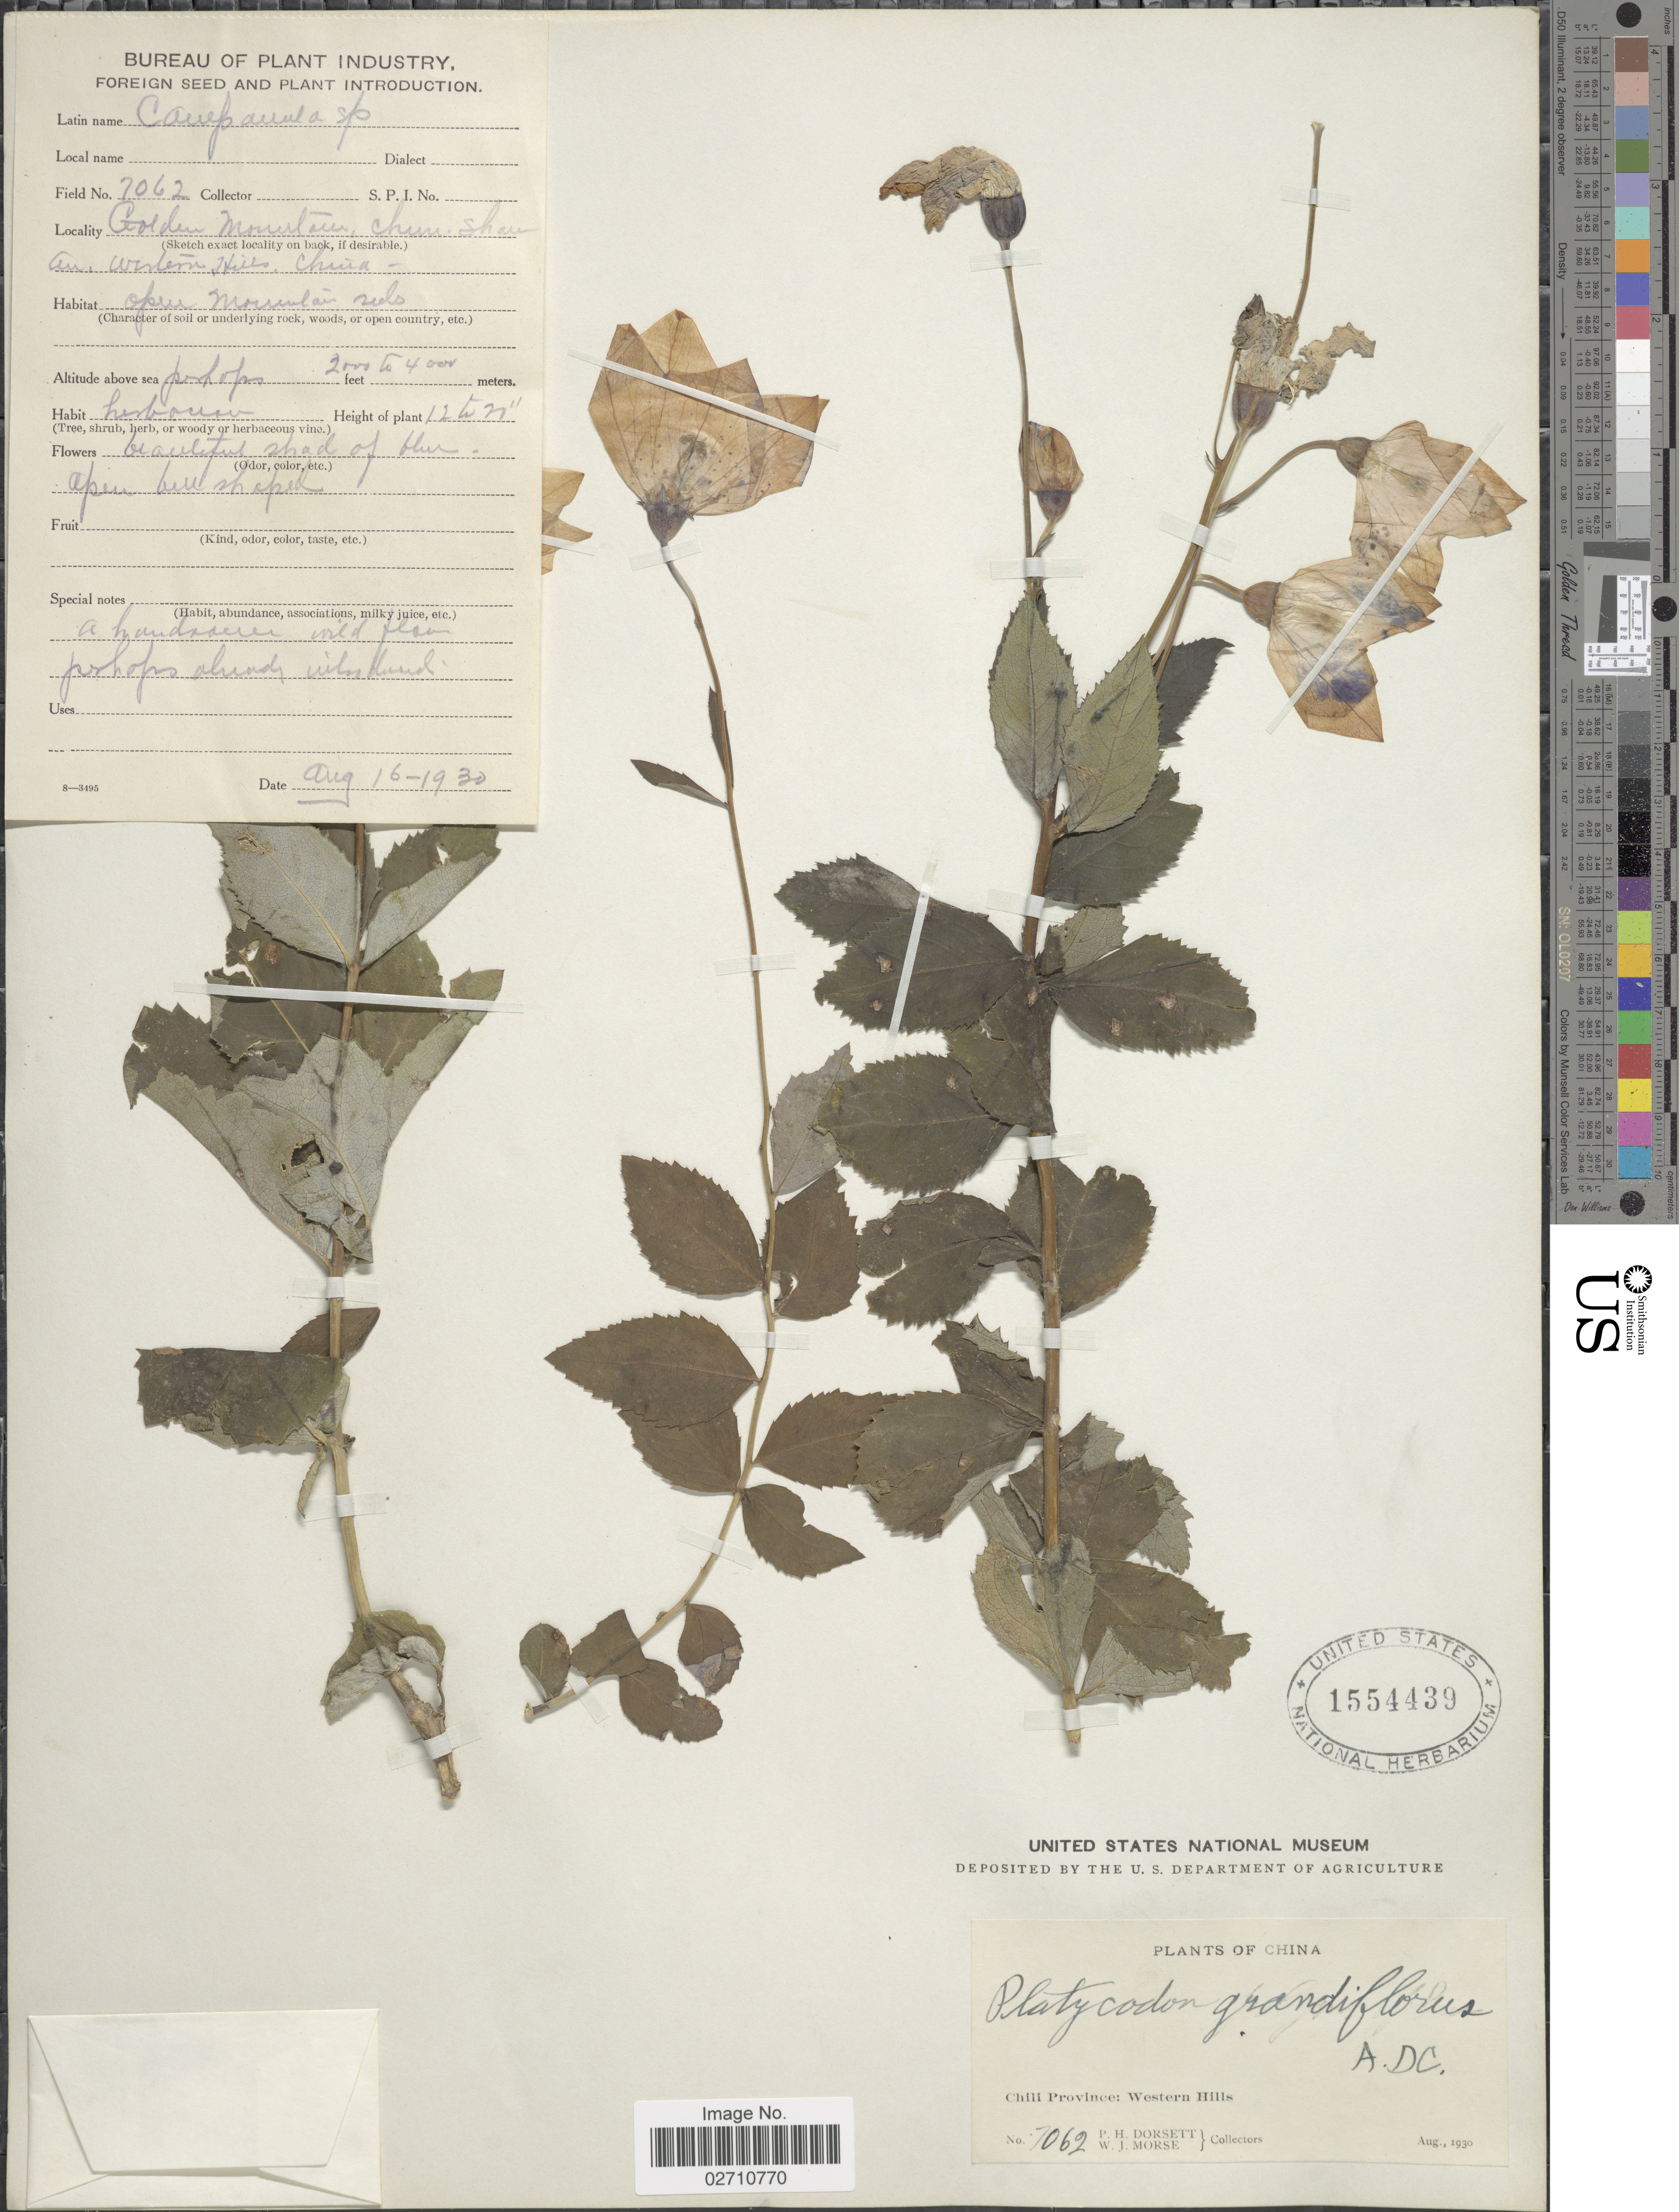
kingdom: Plantae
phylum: Tracheophyta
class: Magnoliopsida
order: Asterales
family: Campanulaceae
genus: Platycodon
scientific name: Platycodon grandiflorus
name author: (Jacq.) A. DC.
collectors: P. H. Dorsett & W. J. Morse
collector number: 7062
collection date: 1930-08-16/1930-08-19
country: China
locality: Chili Province: Western Hills. Golden Mountain, Chun. Shaw au [interpreted]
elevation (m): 2000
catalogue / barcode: US 1554439